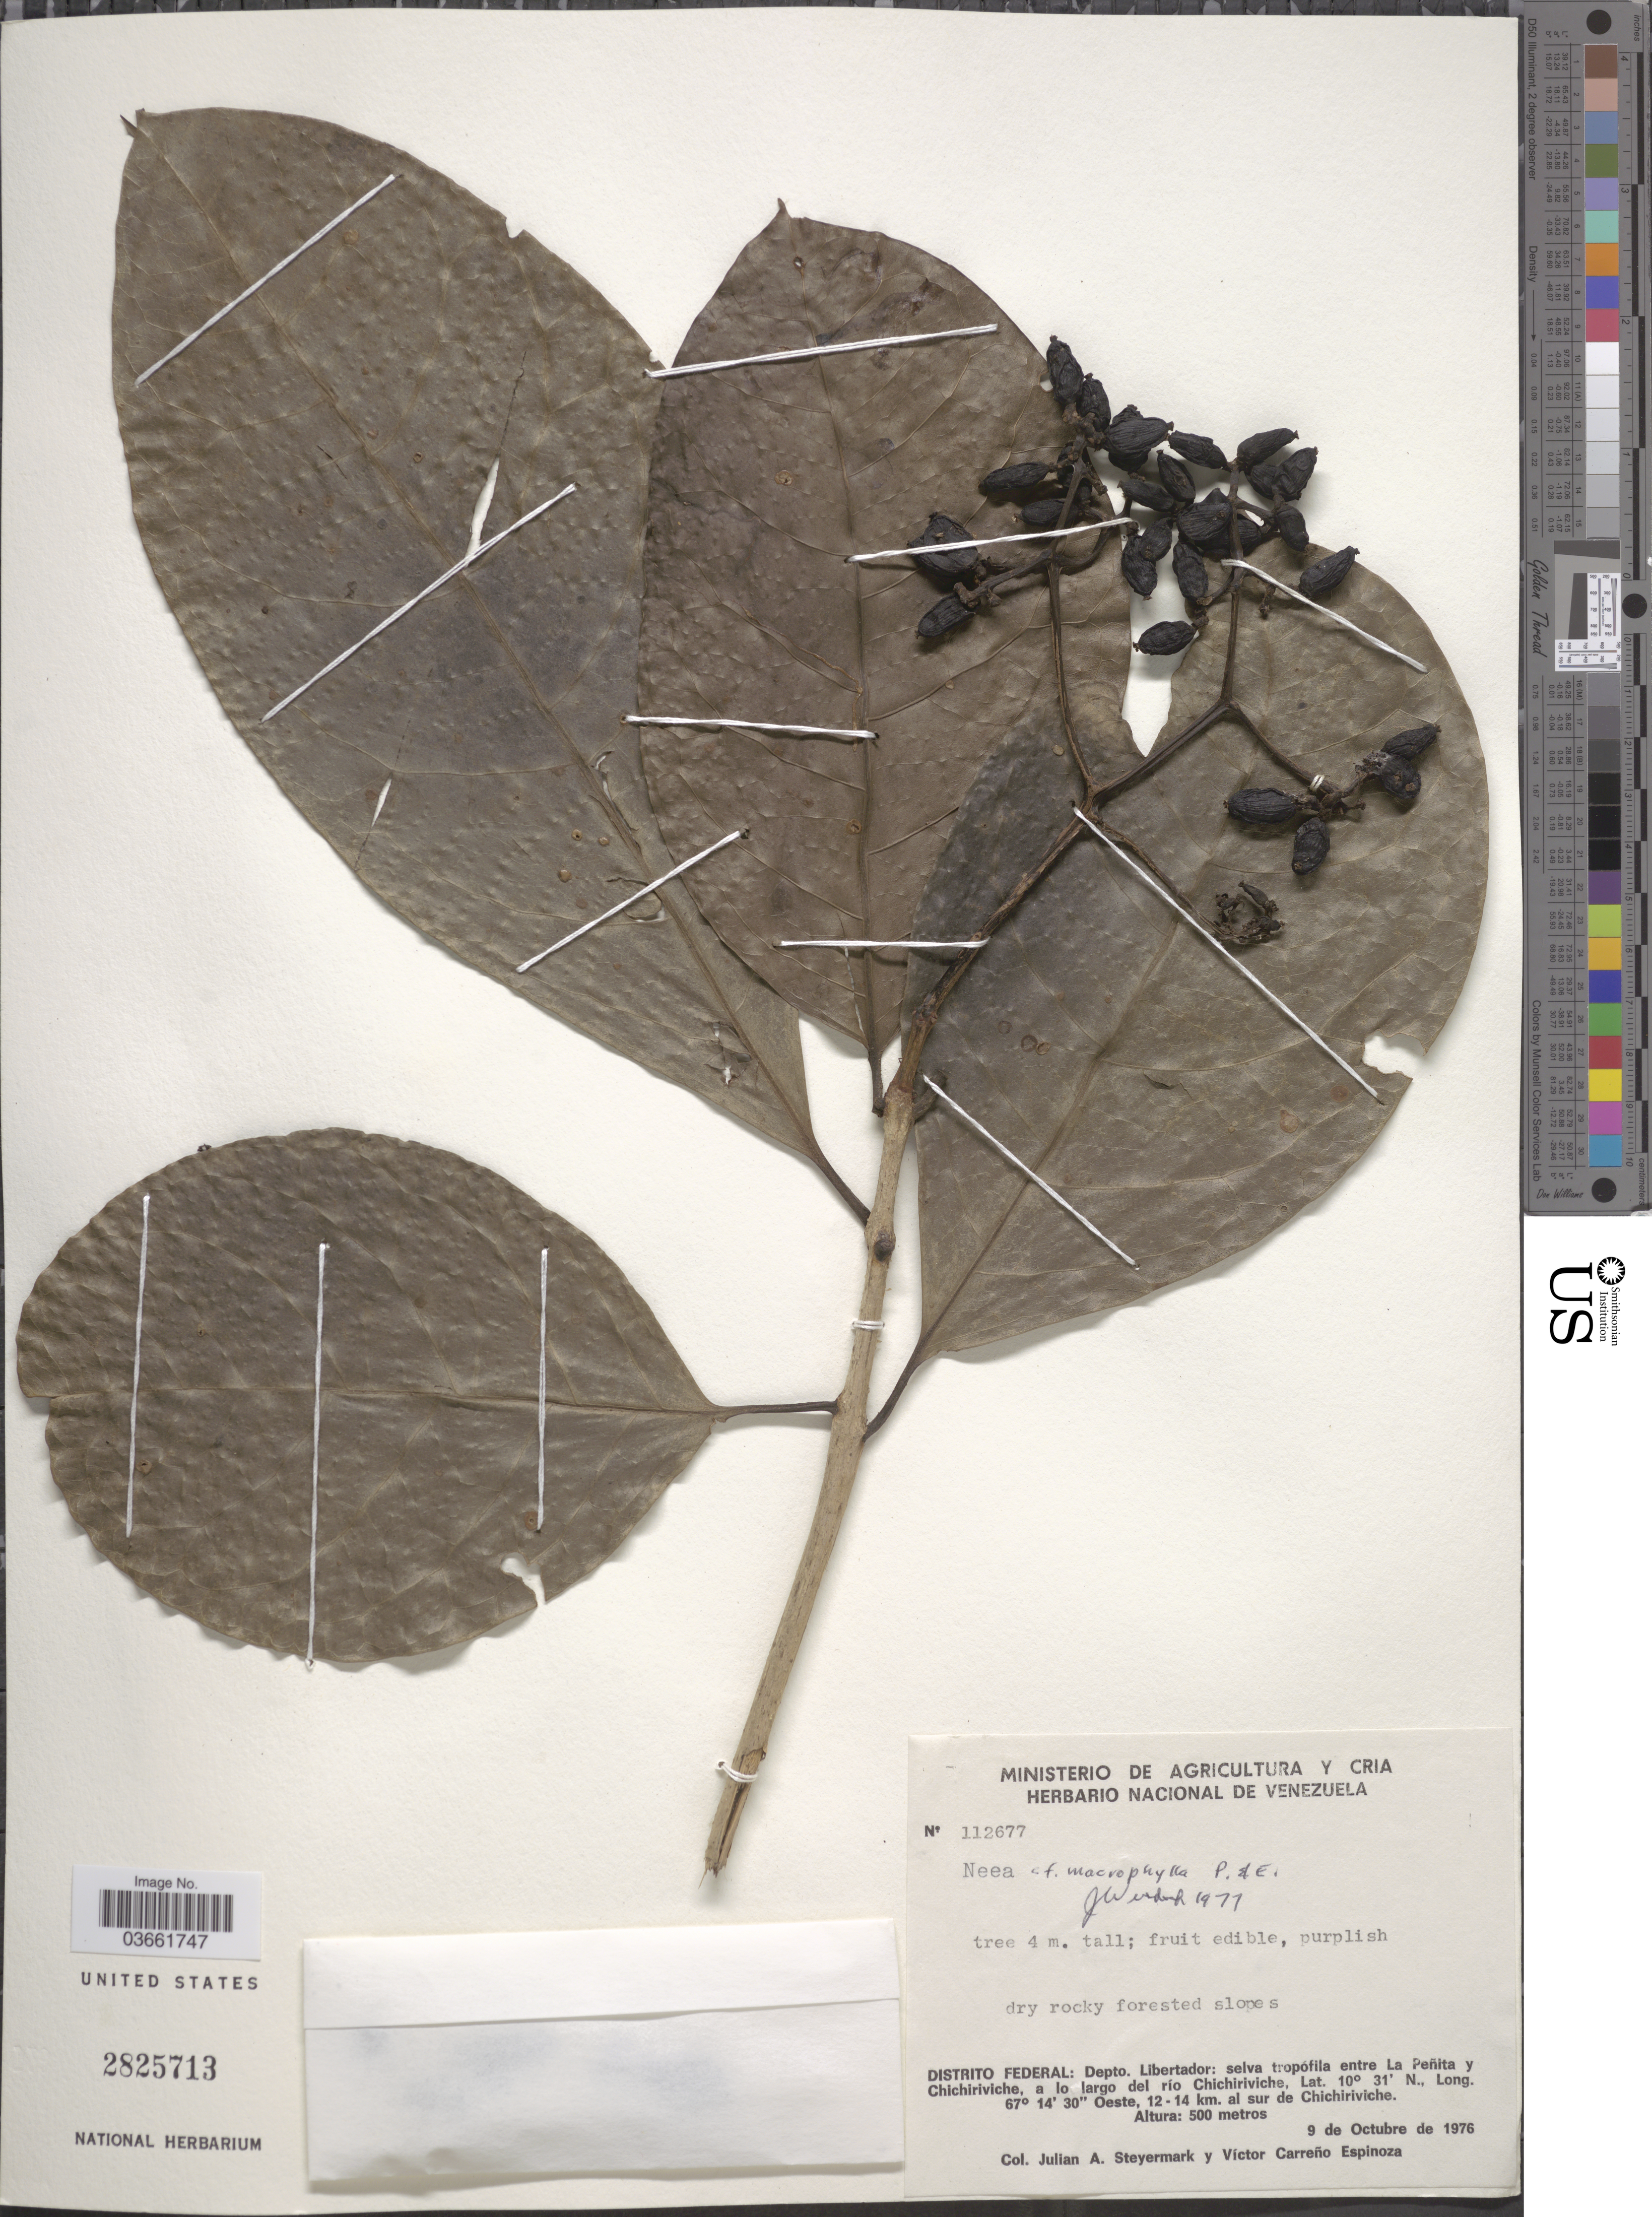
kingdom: Plantae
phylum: Tracheophyta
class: Magnoliopsida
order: Caryophyllales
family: Nyctaginaceae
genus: Neea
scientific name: Neea macrophylla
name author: Britton ex Rusby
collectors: J. Steyermark & V. Espinoza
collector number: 112677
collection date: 1976-10-09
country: Venezuela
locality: Distrito Federal: Depto. Libertador: selva tropófila entre La Peñita y Chichiriviche, a lo largo del río Chichiriviche, 12-14 km. al sur de Chichiriviche.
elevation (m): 500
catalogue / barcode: US 2825713